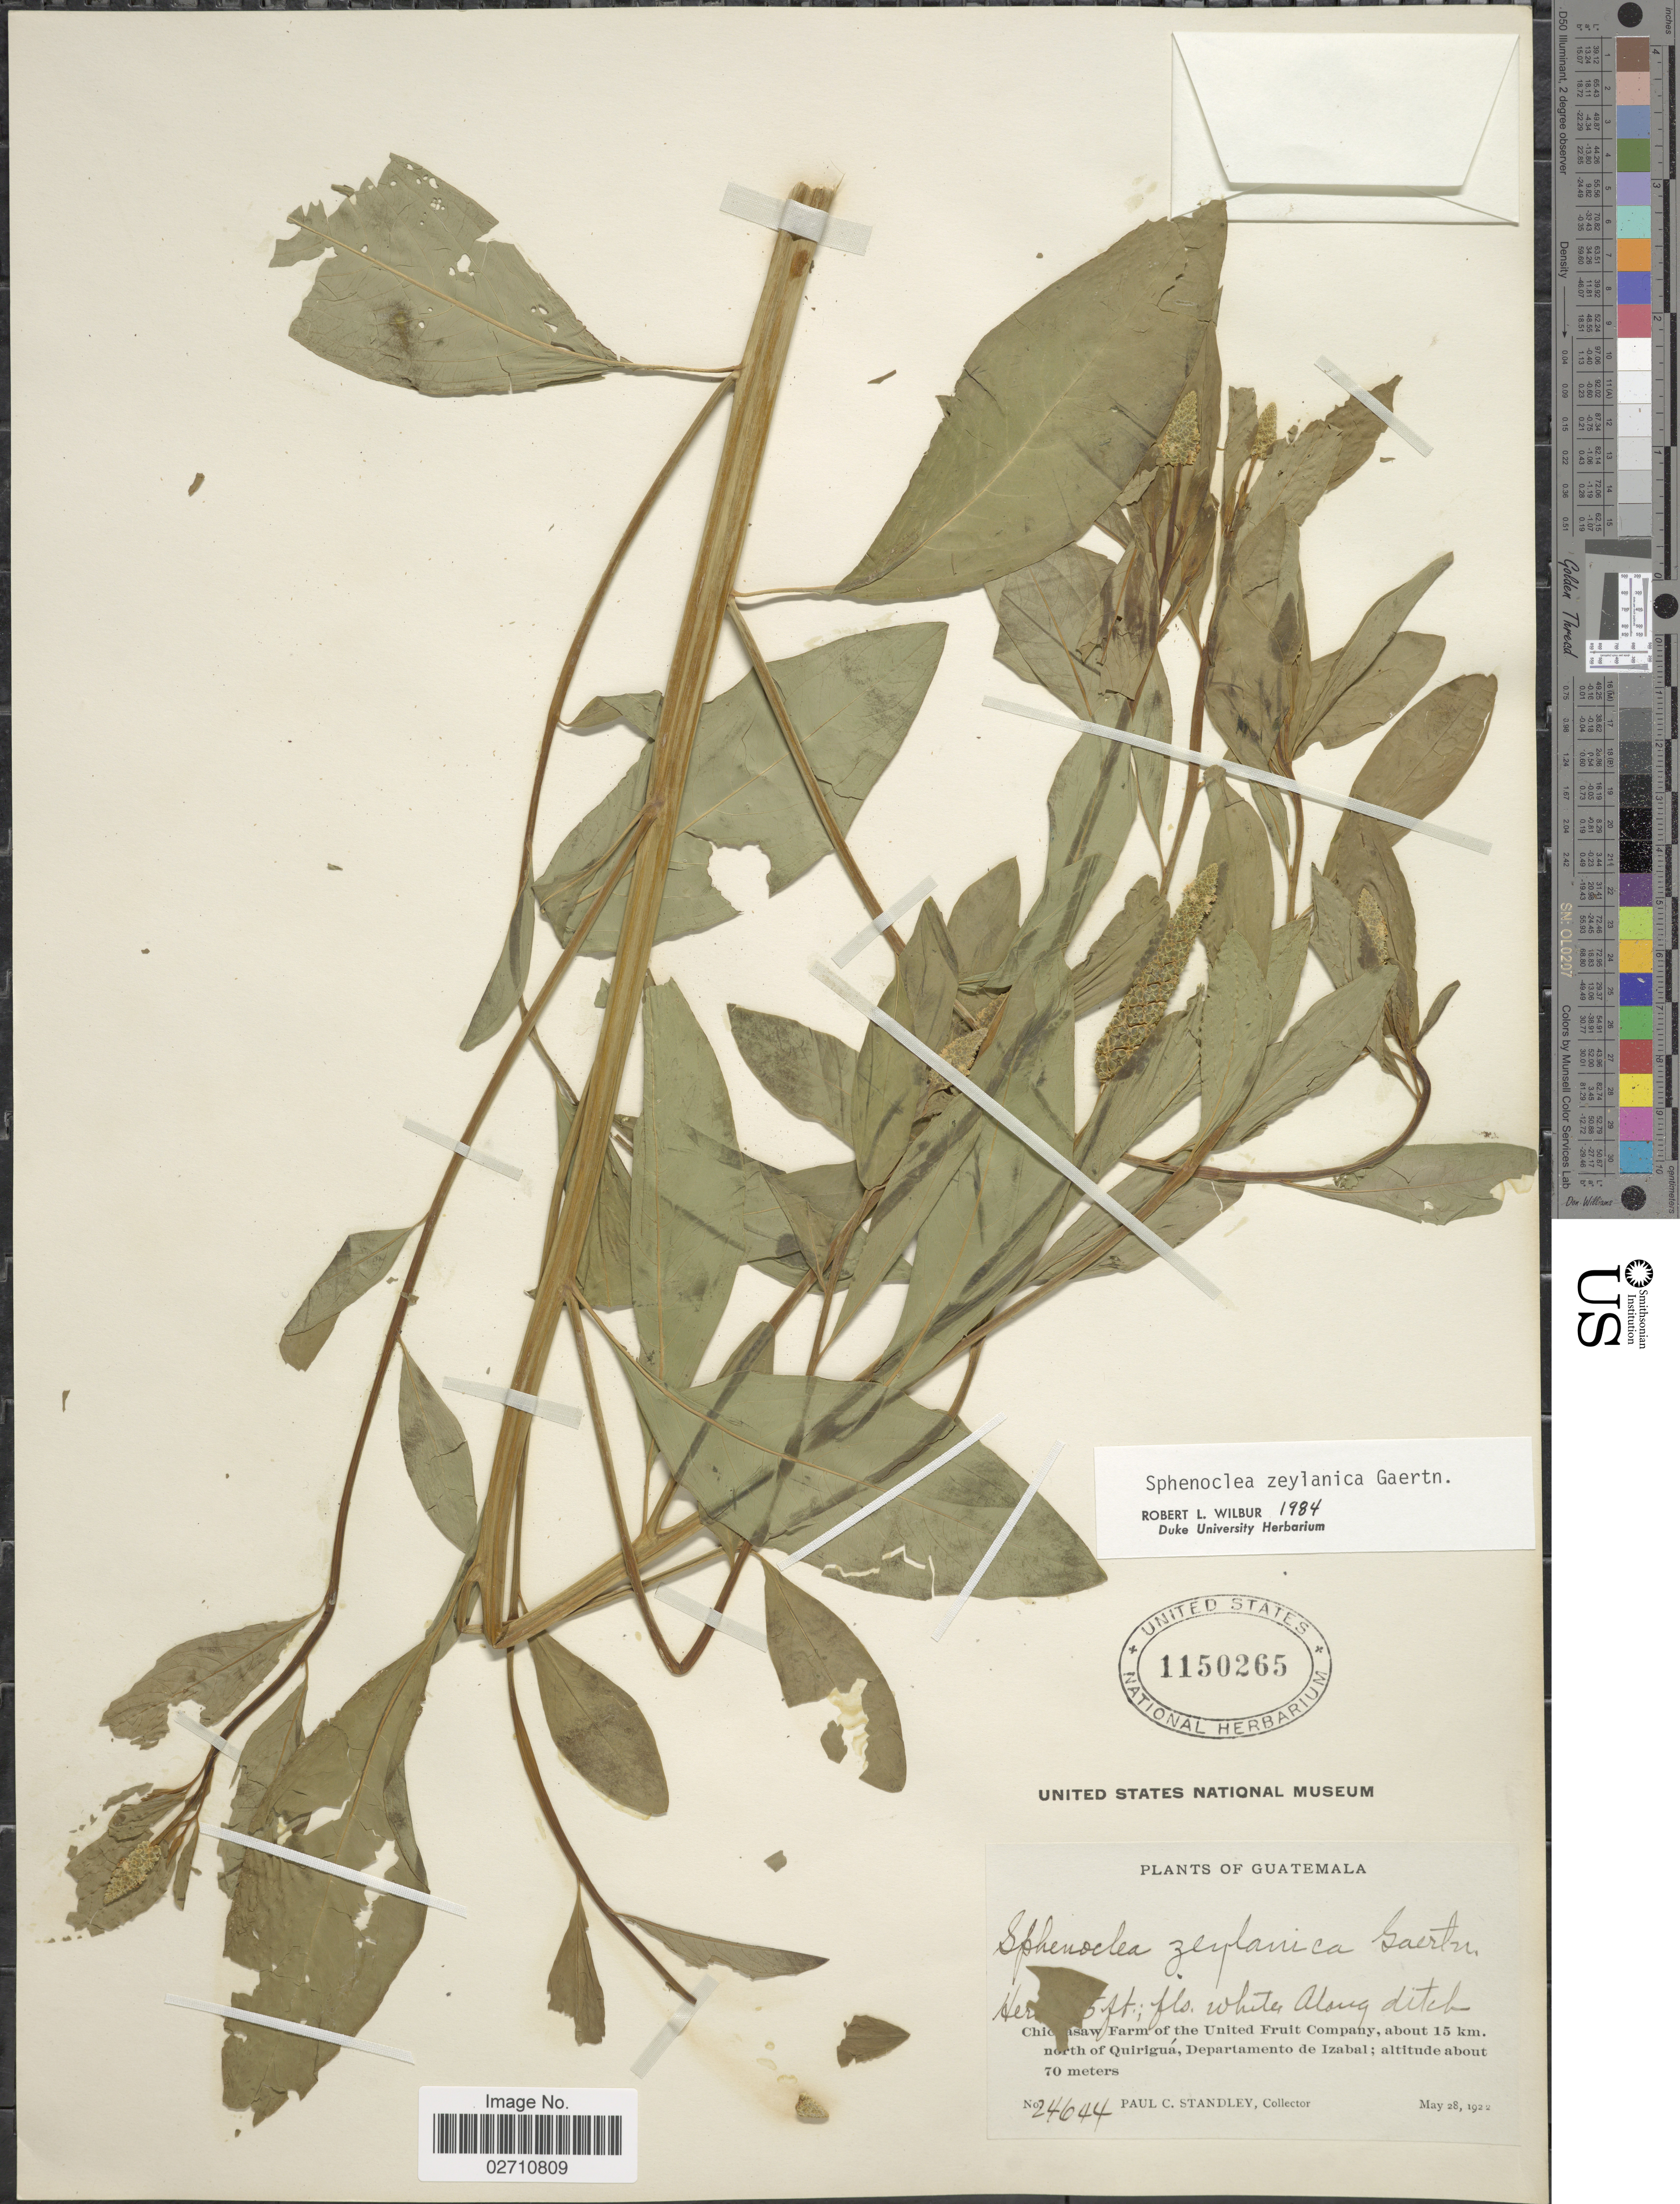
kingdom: Plantae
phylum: Tracheophyta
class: Magnoliopsida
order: Solanales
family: Sphenocleaceae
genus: Sphenoclea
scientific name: Sphenoclea zeylanica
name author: Gaertn.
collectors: P. C. Standley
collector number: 24644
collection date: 1922-05-28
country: Guatemala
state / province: Izabal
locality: Chickasaw Farm of the United Fruit Company, about 15 km. north of Quirigua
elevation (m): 70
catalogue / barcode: US 1150265